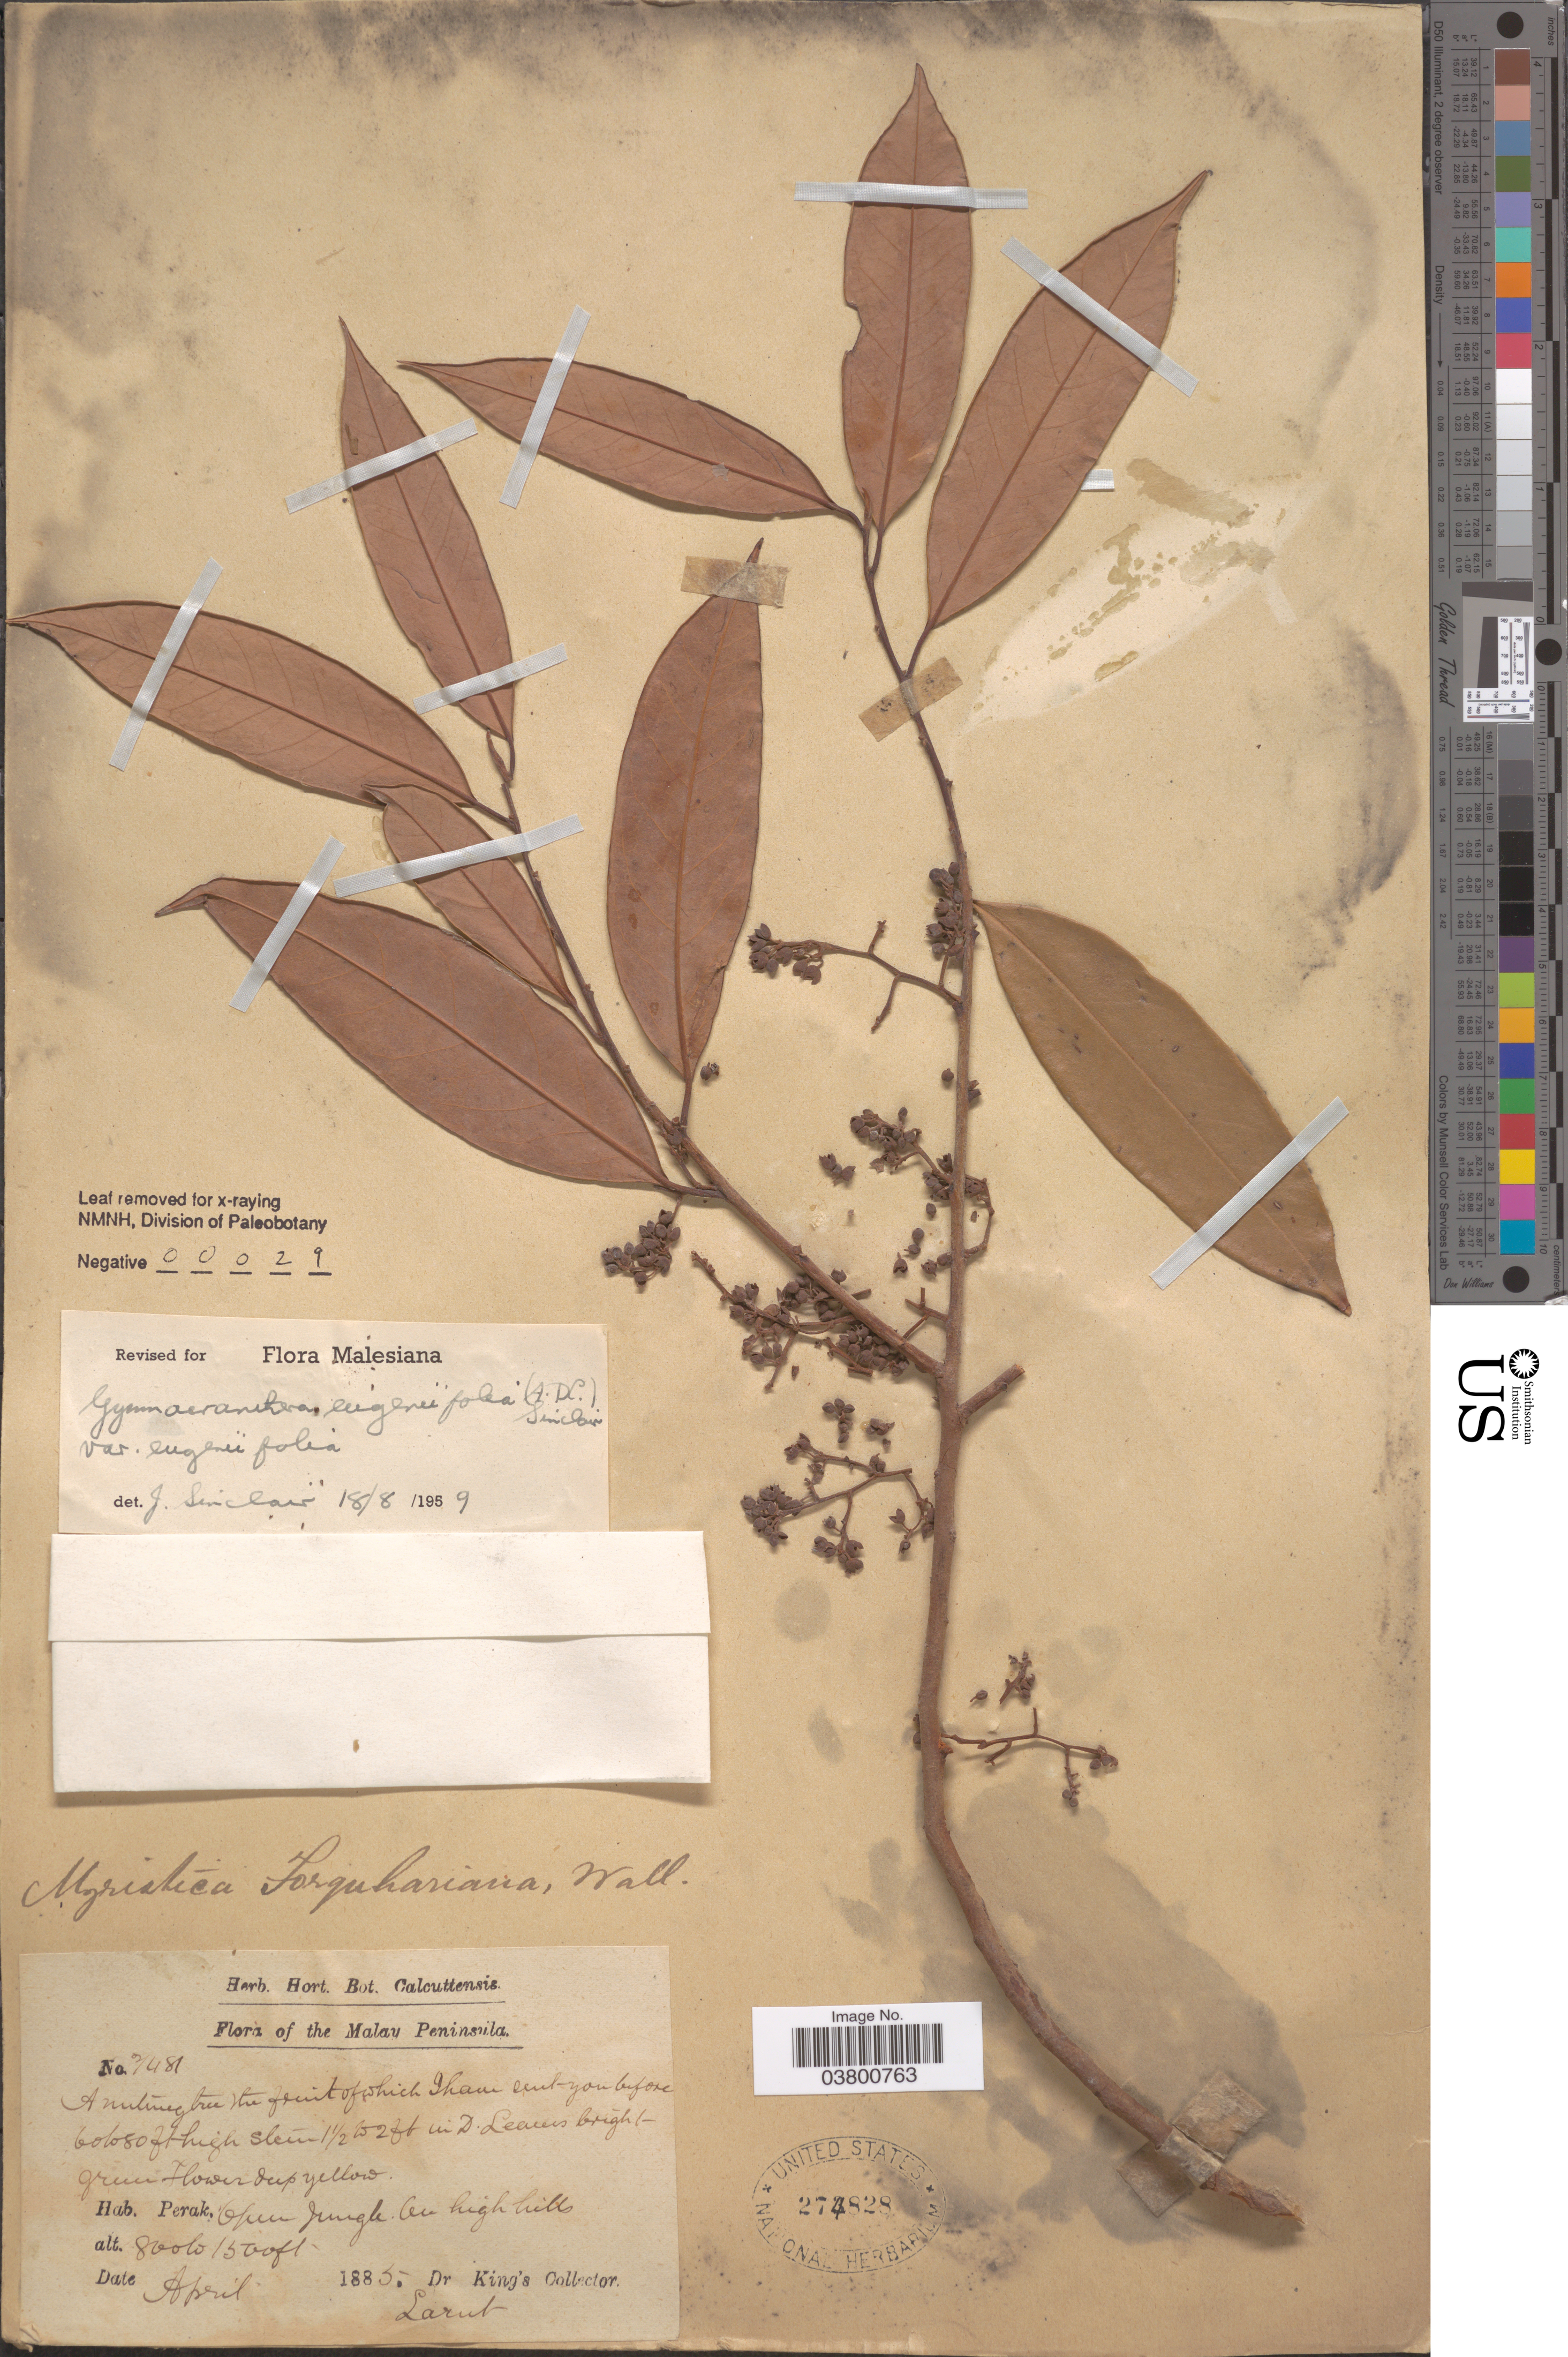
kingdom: Plantae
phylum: Tracheophyta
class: Magnoliopsida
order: Magnoliales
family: Myristicaceae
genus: Gymnacranthera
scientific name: Gymnacranthera farquhariana var. eugeniifolia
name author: (A. DC.) R.T.A. Schouten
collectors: Dr. King's collector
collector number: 7481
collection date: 1885-04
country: Malaysia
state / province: Perak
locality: The Malay Peninsula. Larut.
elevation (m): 244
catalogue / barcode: US 274828